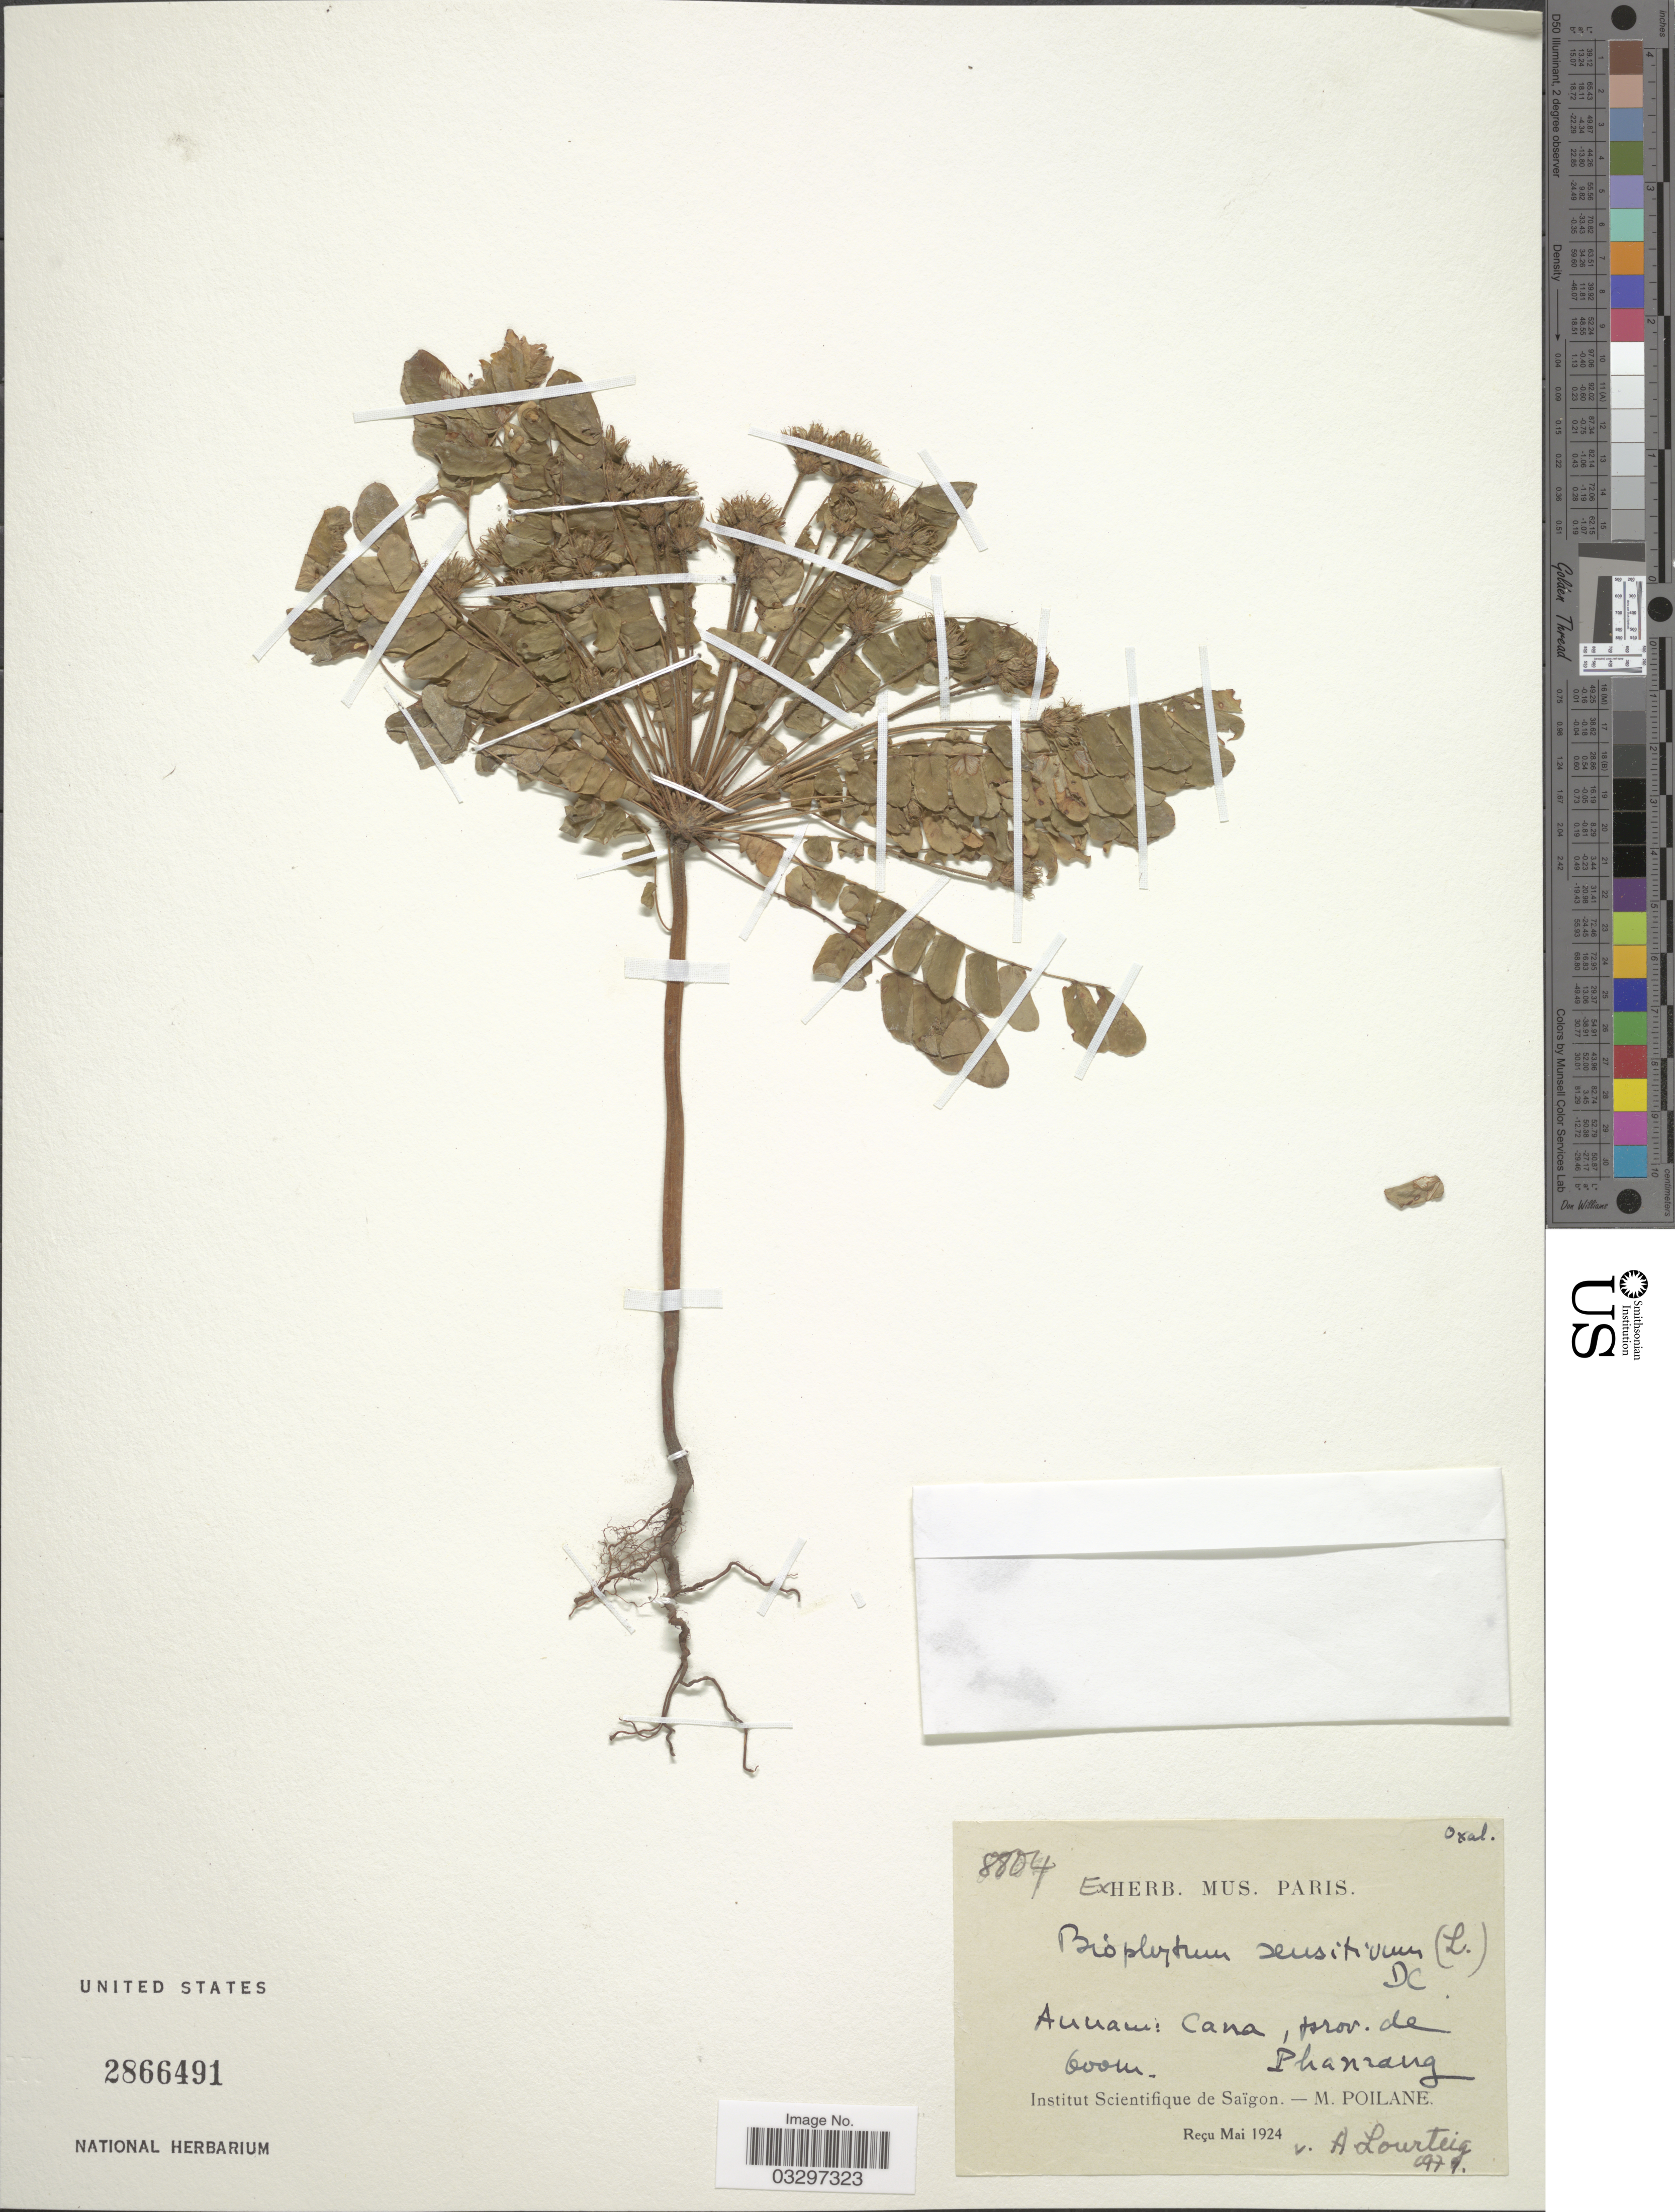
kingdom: Plantae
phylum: Tracheophyta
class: Magnoliopsida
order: Oxalidales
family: Oxalidaceae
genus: Biophytum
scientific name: Biophytum sensitivum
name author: (L.) DC.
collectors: M. Poilane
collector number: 8804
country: Vietnam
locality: Annam: Cana, prov. de Phanrang.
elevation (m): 600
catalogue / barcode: US 2866491